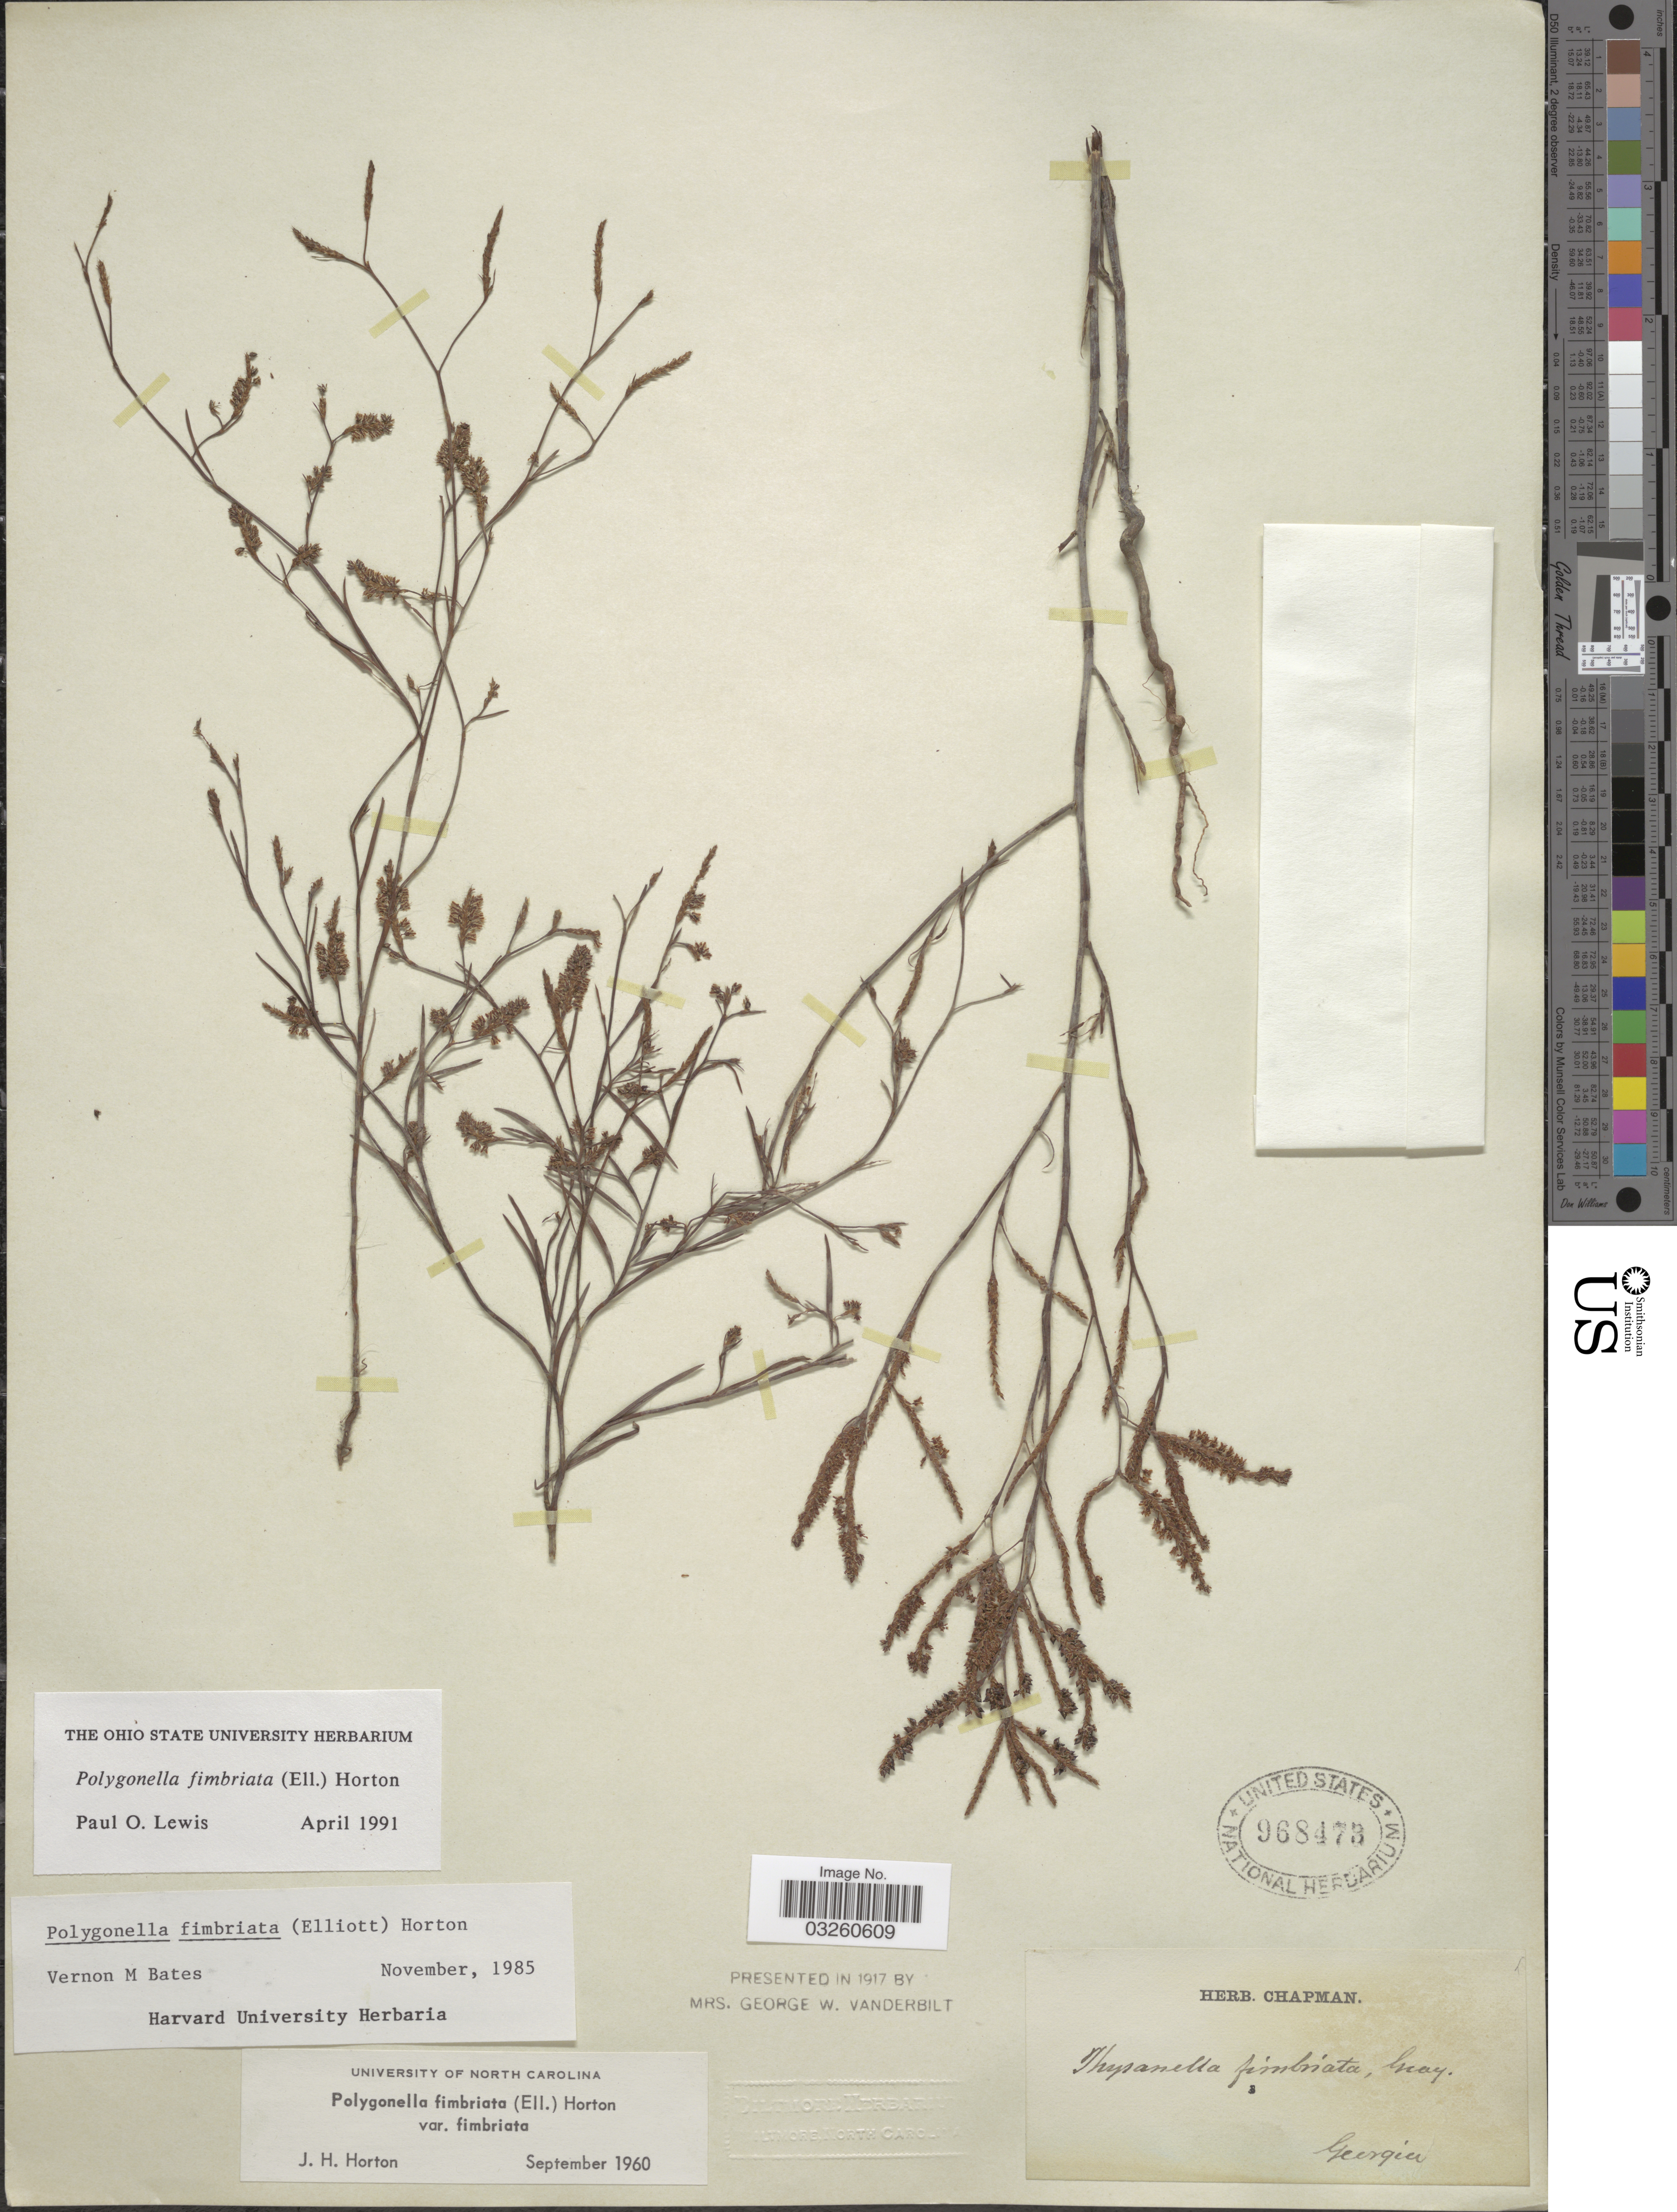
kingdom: Plantae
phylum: Tracheophyta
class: Magnoliopsida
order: Caryophyllales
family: Polygonaceae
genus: Polygonella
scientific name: Polygonella fimbriata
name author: (Elliott) Horton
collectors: ex herb. Chapman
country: United States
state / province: Georgia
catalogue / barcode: US 968473